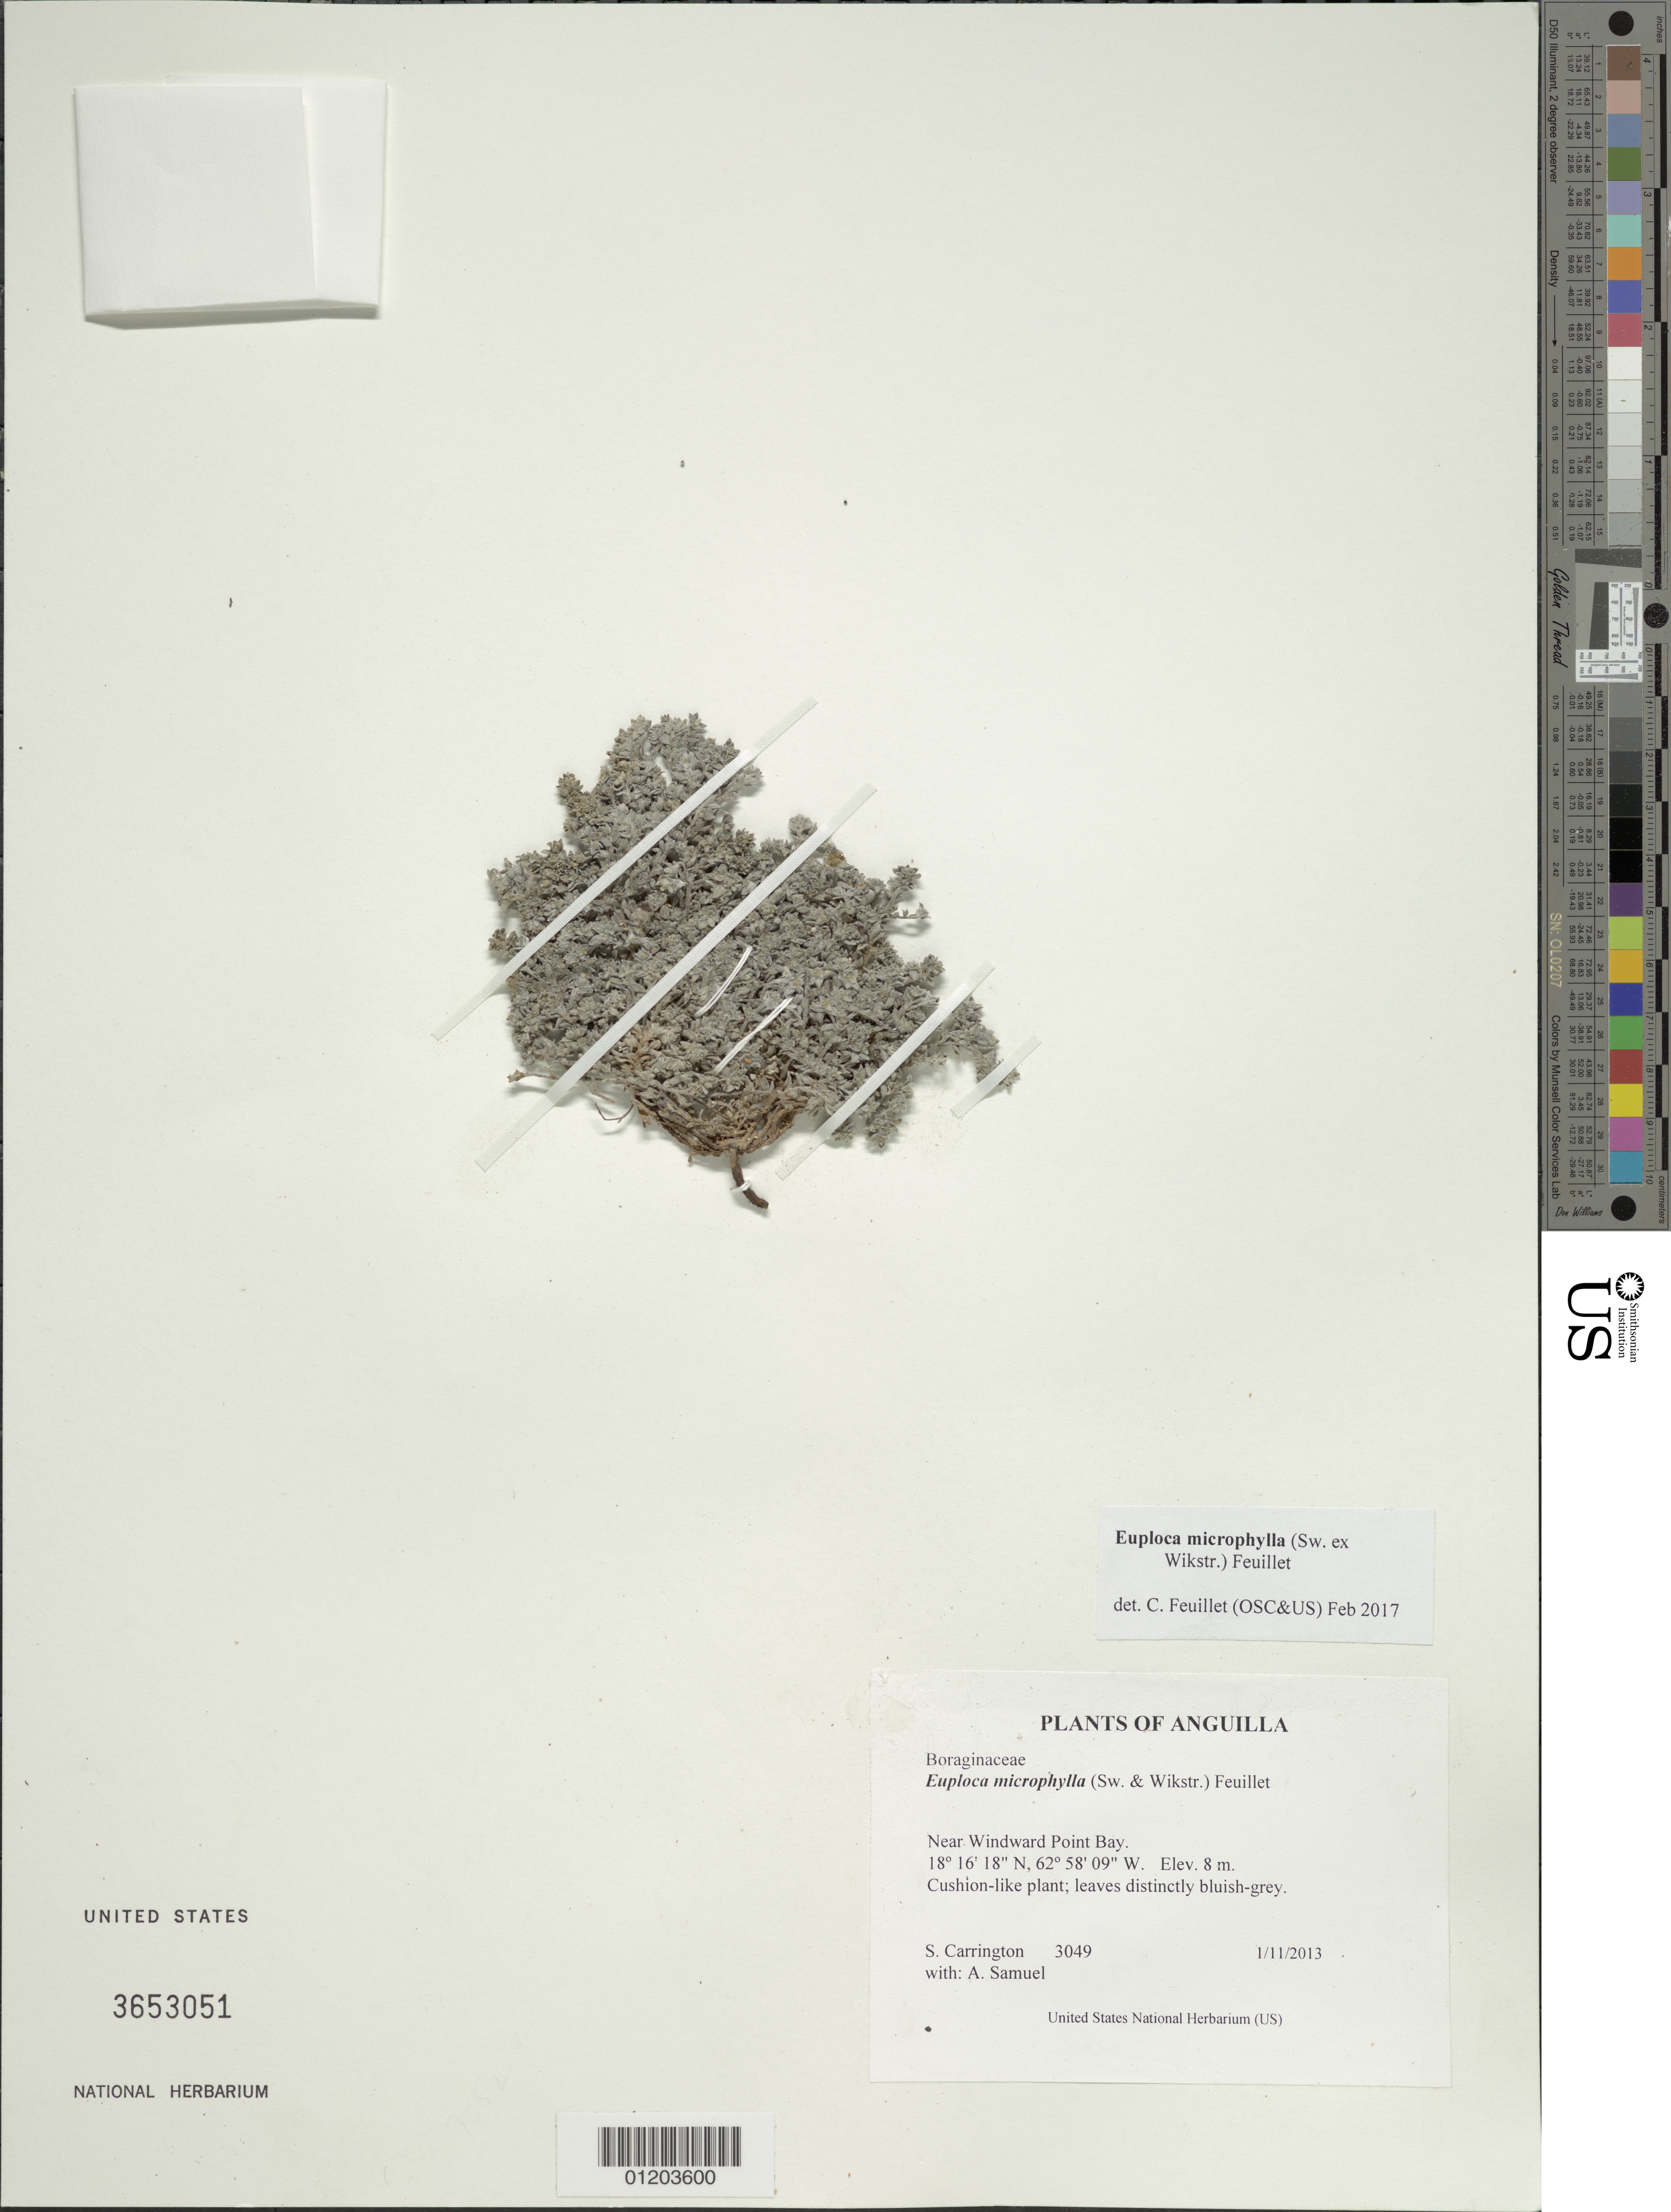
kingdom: Plantae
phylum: Tracheophyta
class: Magnoliopsida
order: Boraginales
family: Heliotropiaceae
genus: Euploca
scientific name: Euploca microphylla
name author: (Sw. & Wikstr.) Feuillet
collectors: C. M. S. Carrington & A. Samuel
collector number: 3049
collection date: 2013-01-11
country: Anguilla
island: Anguilla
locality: Windward Point Bay, near.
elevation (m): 8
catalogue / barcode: US 3653051